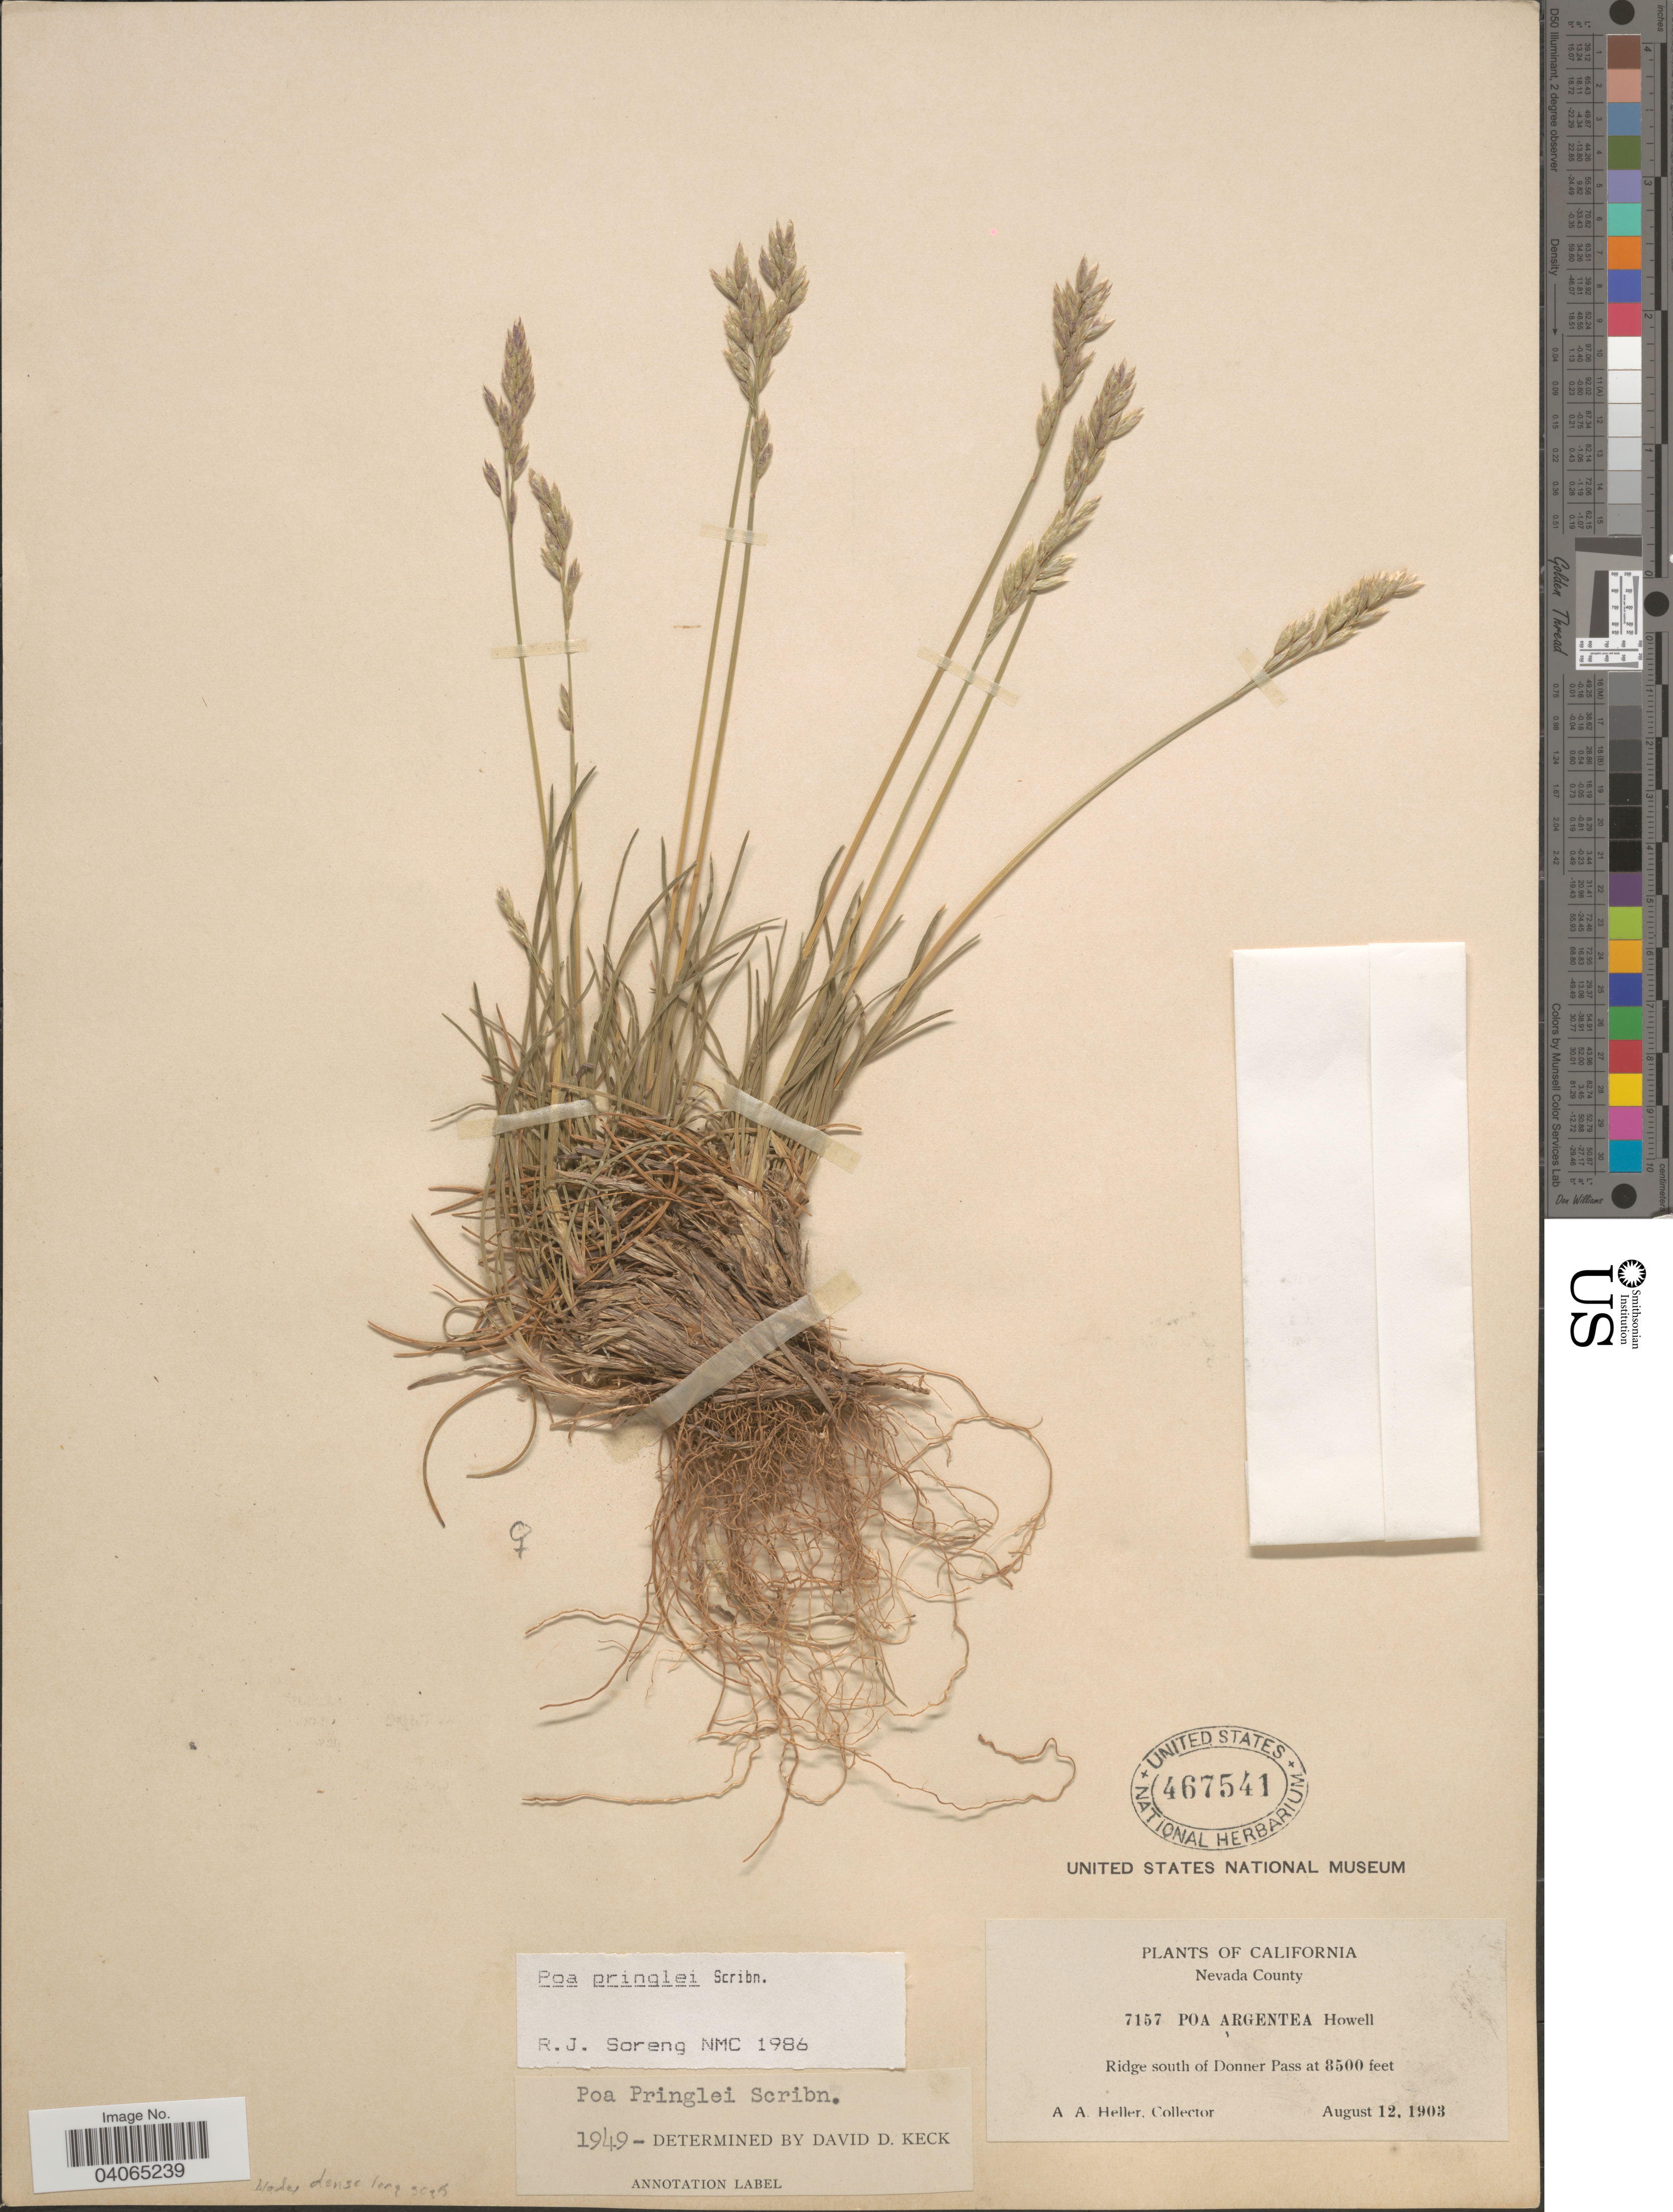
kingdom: Plantae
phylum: Tracheophyta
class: Liliopsida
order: Poales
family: Poaceae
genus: Poa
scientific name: Poa pringlei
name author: Scribn.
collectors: A. A. Heller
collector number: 7157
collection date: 1903-08-12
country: United States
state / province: California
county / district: Nevada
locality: Nevada County. Ridge south of Donner Pass.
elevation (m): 2591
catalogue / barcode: US 467541